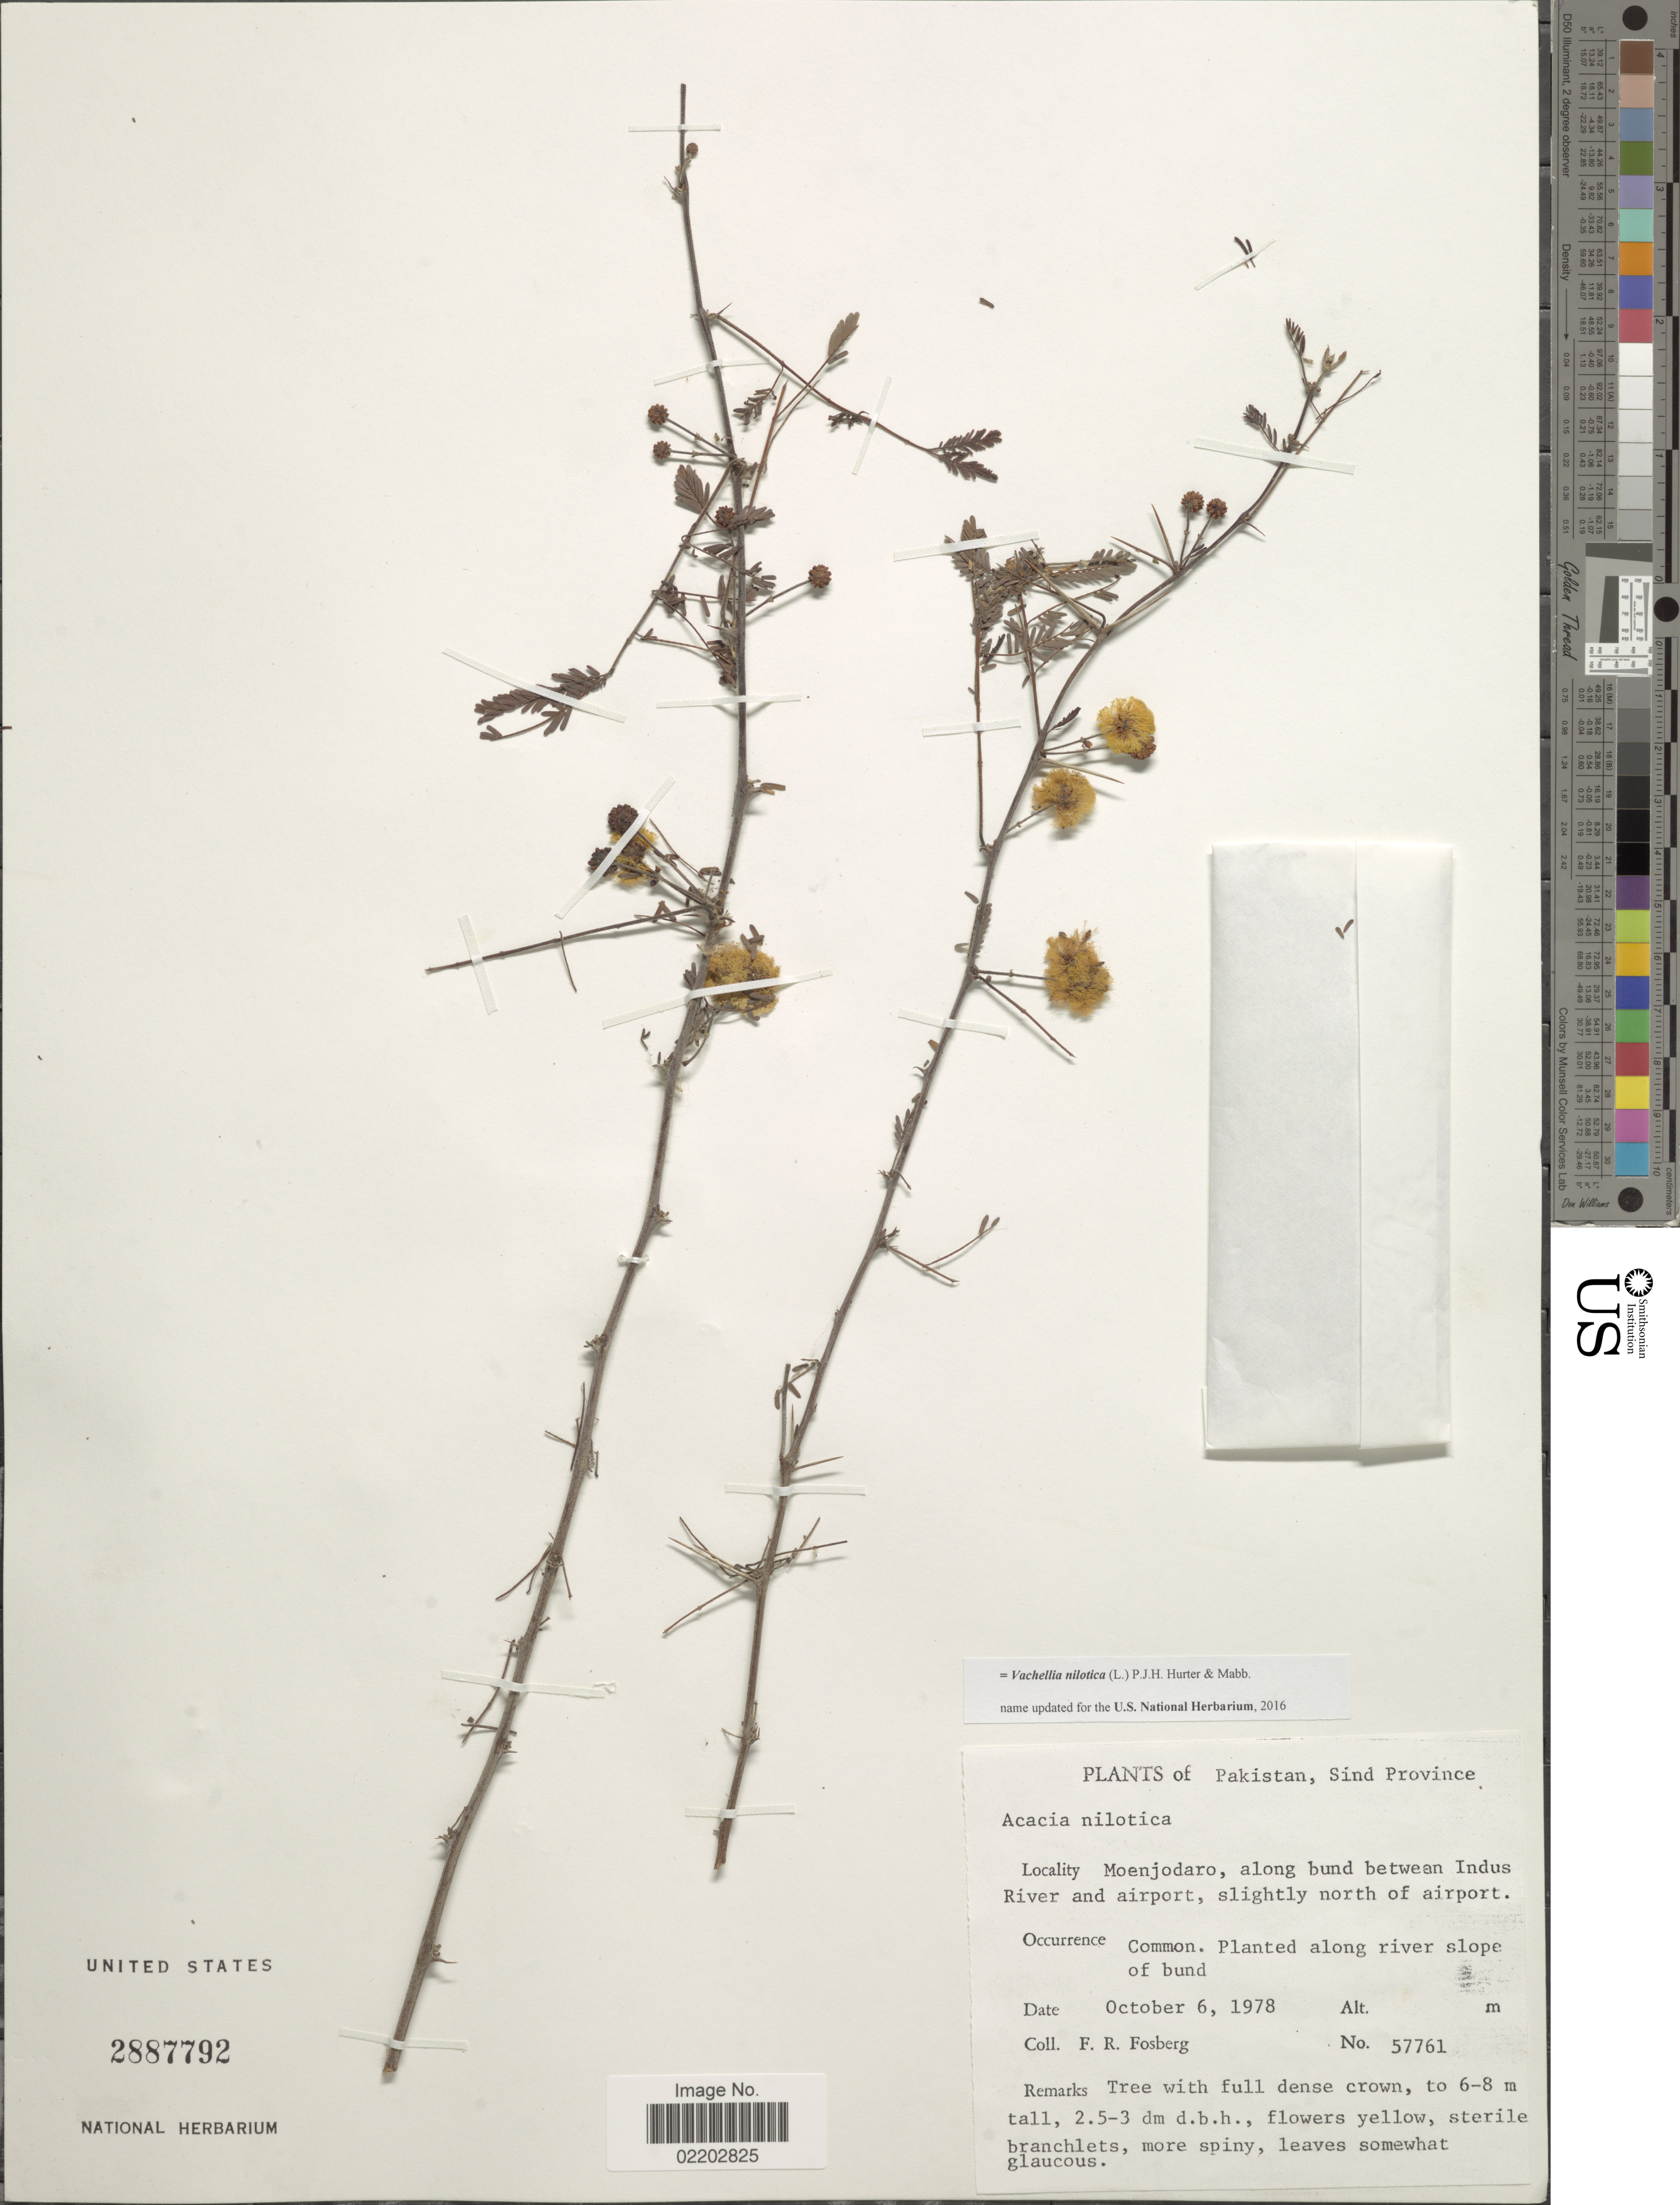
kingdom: Plantae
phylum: Tracheophyta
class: Magnoliopsida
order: Fabales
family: Fabaceae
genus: Vachellia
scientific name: Vachellia nilotica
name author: (L.) P.J.H. Hurter & Mabb.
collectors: F. R. Fosberg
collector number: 57761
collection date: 1978-10-06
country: Pakistan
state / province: Sindh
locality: Sind Province, Moenjodaro, along bund between Indus River and airport, slightly north of airport, along river slope of bund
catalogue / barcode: US 2887792